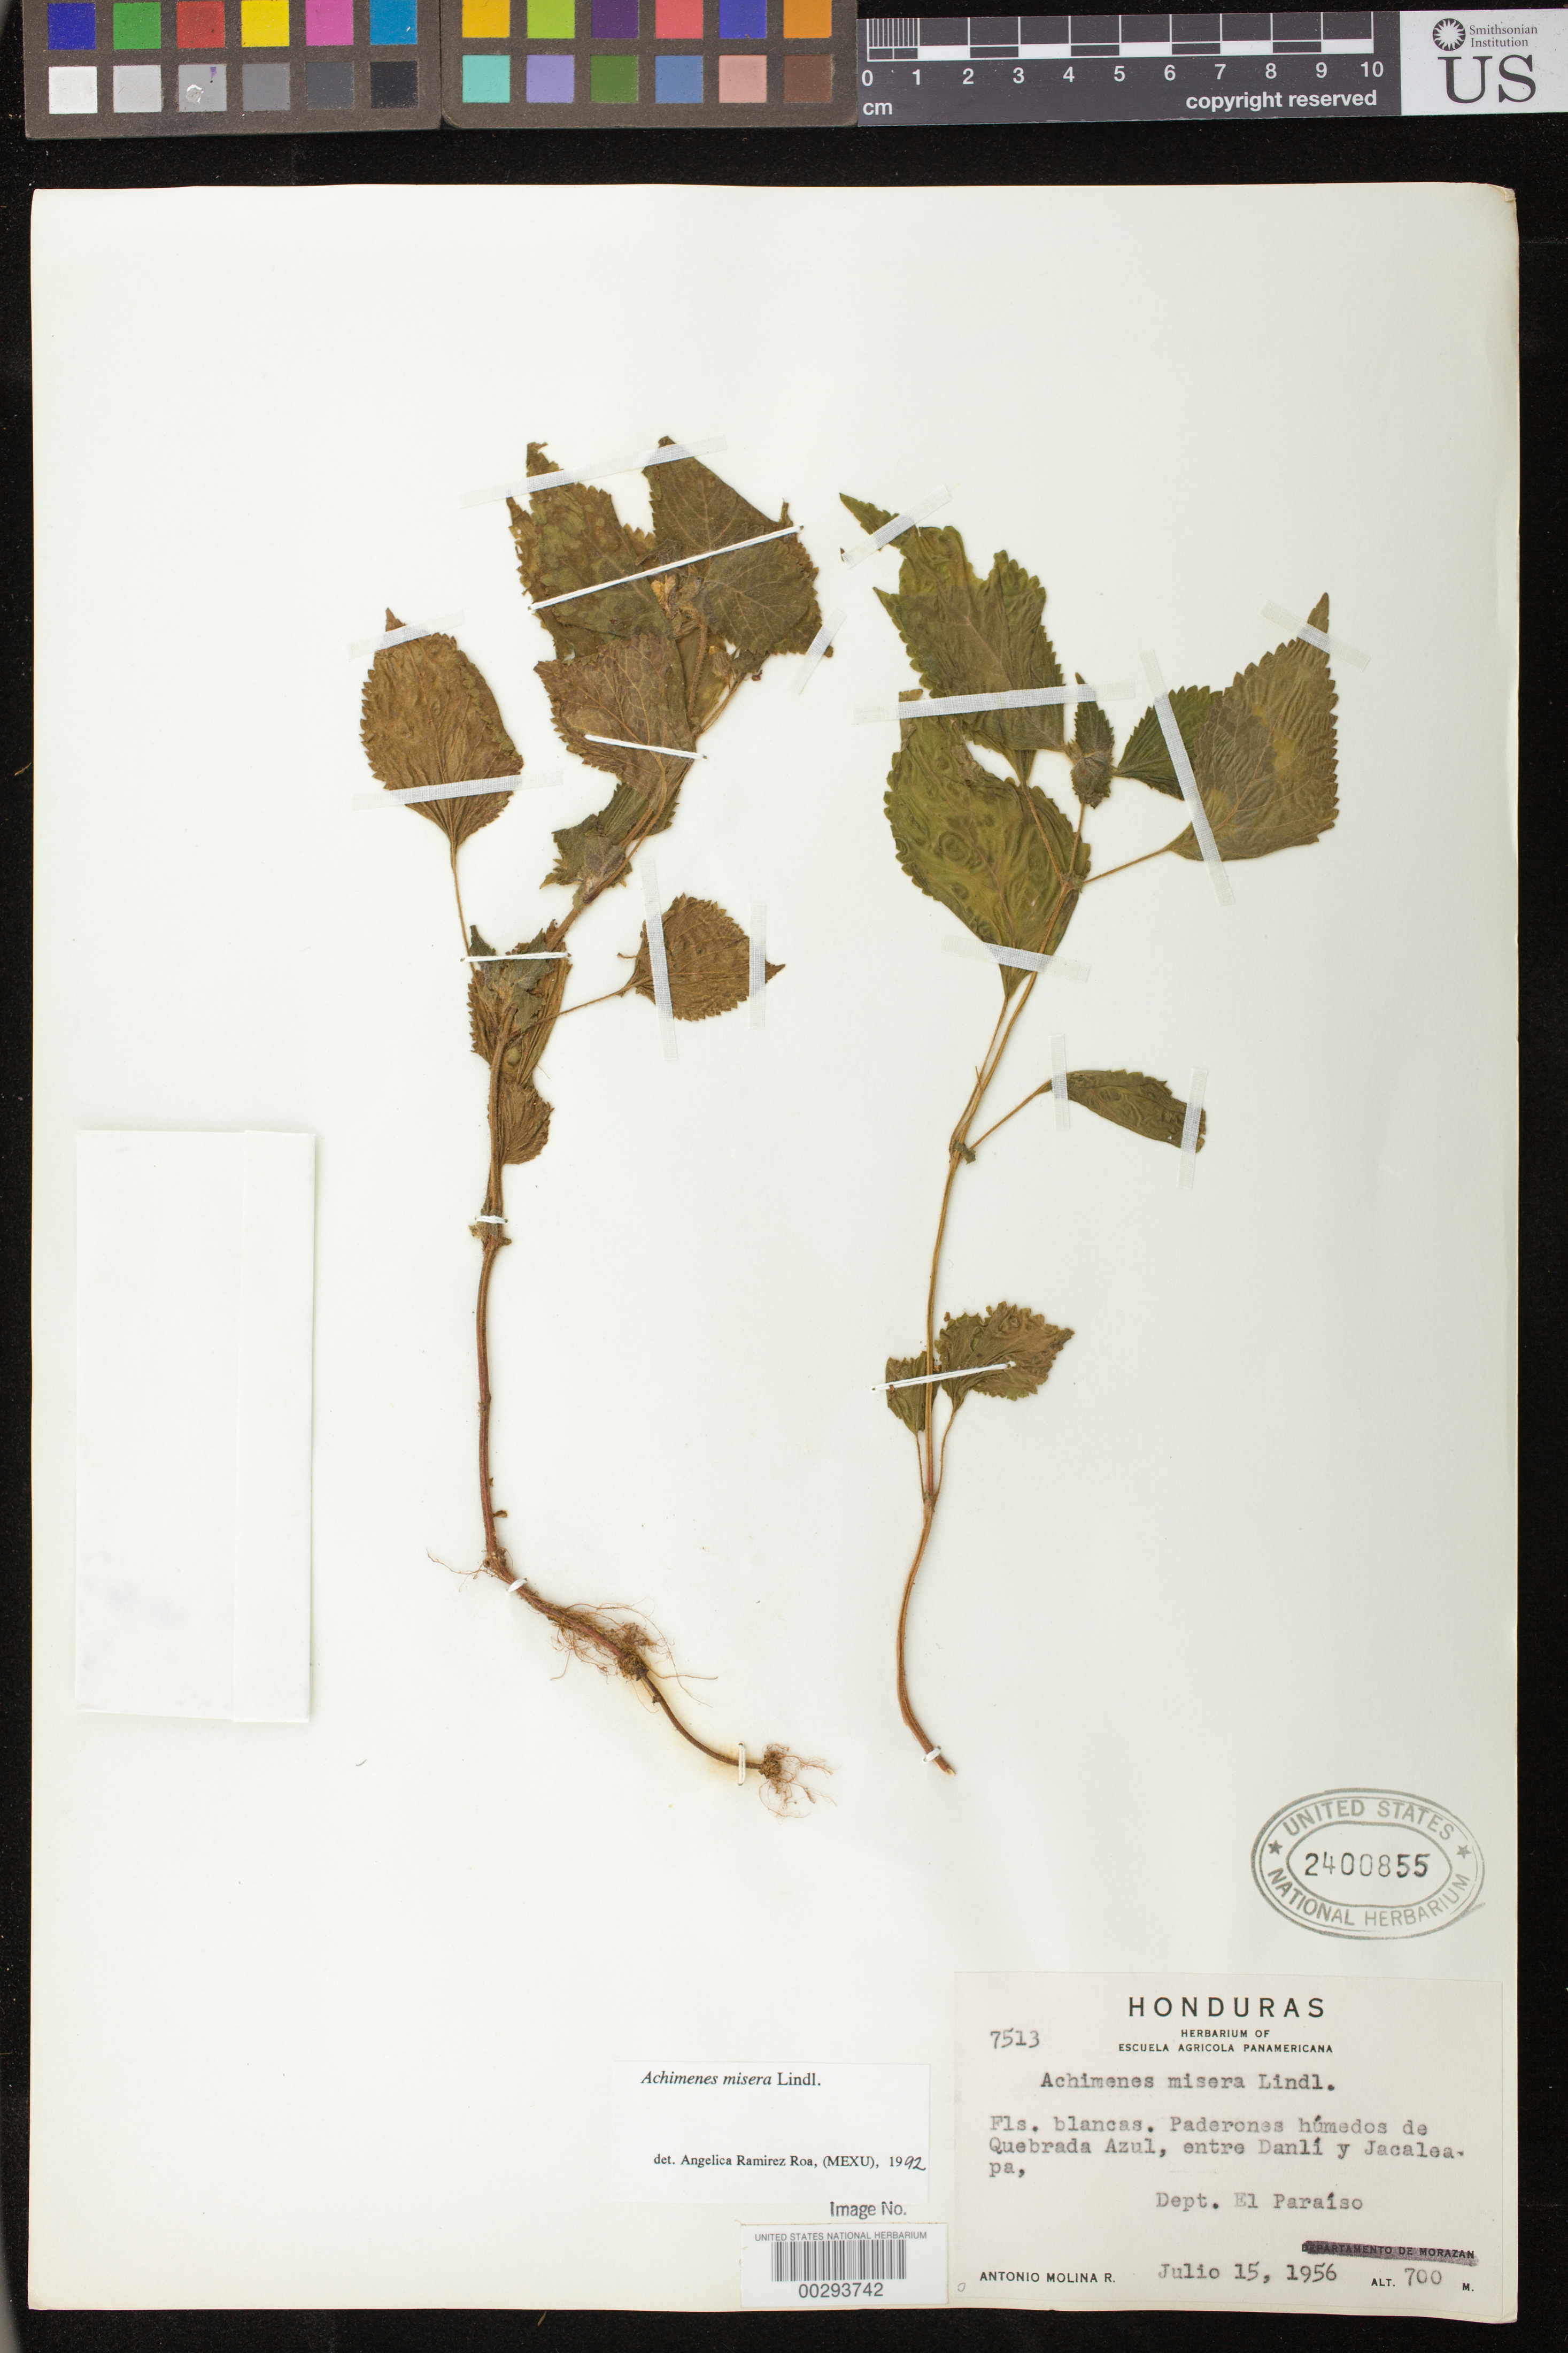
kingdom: Plantae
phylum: Tracheophyta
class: Magnoliopsida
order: Lamiales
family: Gesneriaceae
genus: Achimenes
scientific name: Achimenes misera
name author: Lindl.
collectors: A. Molina R.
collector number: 7513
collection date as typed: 15 Jul 1956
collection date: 1956-07-15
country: Honduras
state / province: El Paraíso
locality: Quebrada Azul, between Danli and Jacaleapa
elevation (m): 700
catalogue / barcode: US 2400855